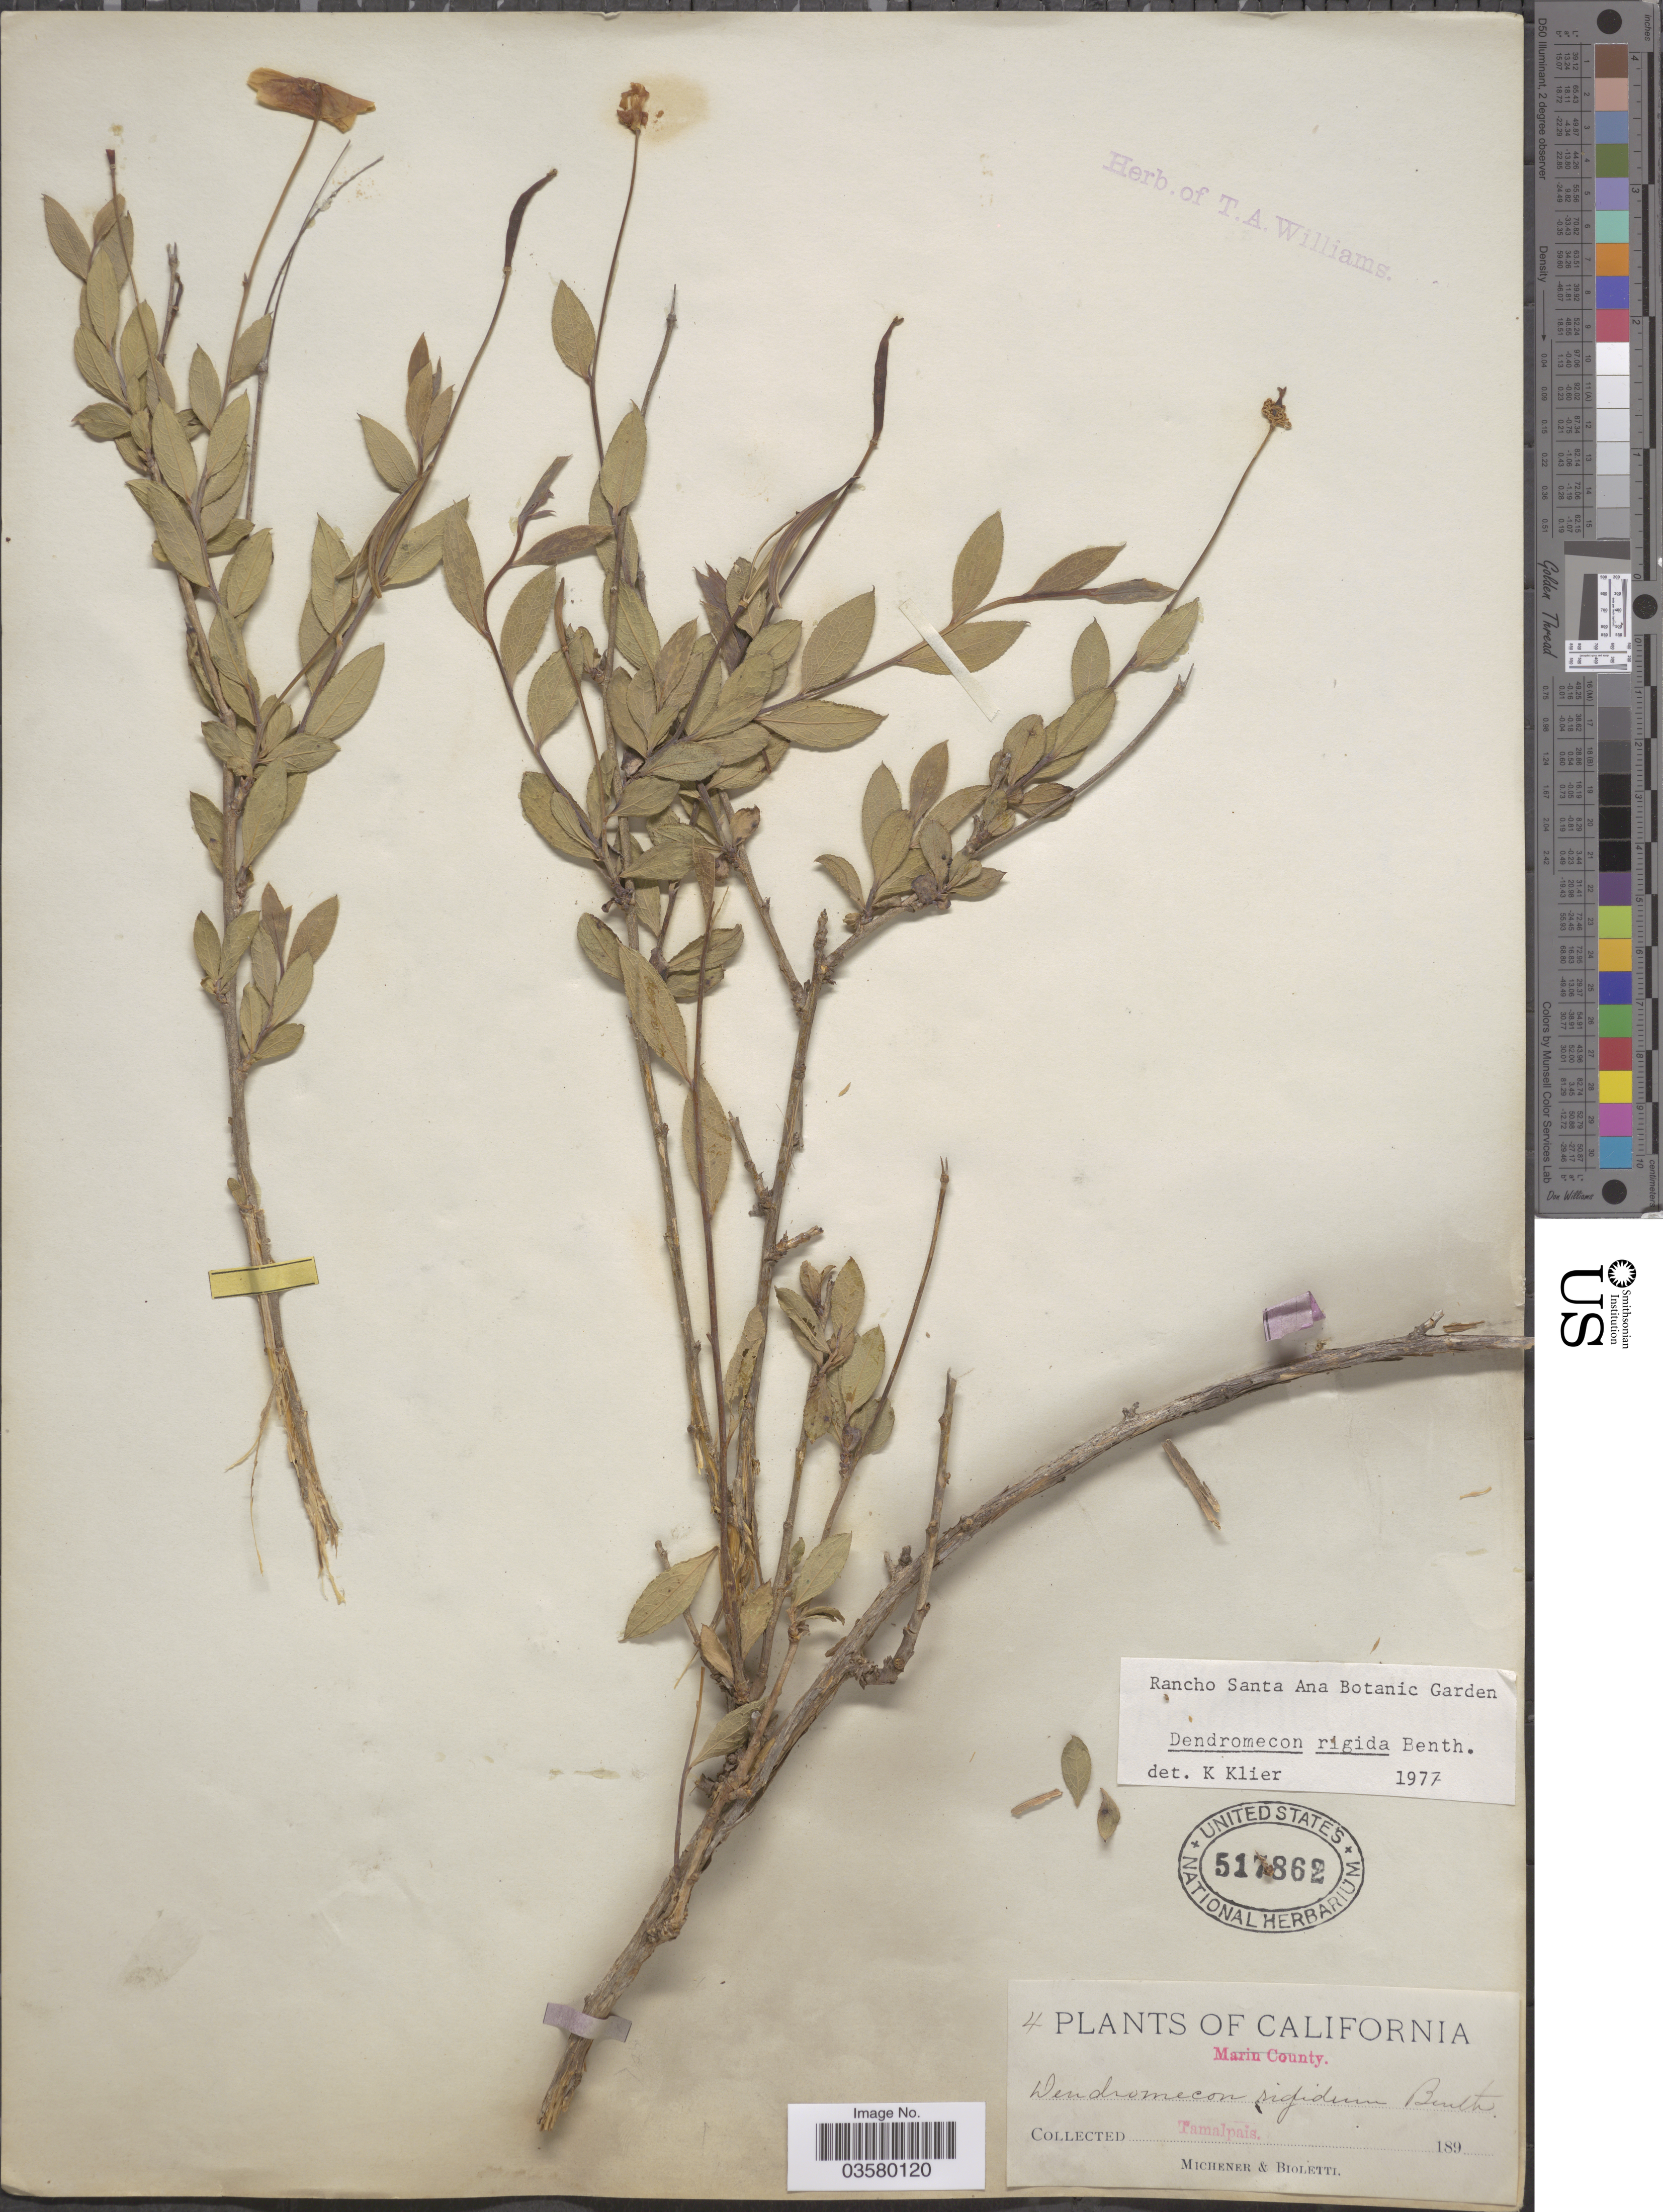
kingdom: Plantae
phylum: Tracheophyta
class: Magnoliopsida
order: Ranunculales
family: Papaveraceae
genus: Dendromecon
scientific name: Dendromecon rigida subsp. rigida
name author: Benth.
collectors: -. Michener & -- Bioletti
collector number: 4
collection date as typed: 189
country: United States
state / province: California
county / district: Marin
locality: Marin County, Tamalpais.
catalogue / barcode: US 517862